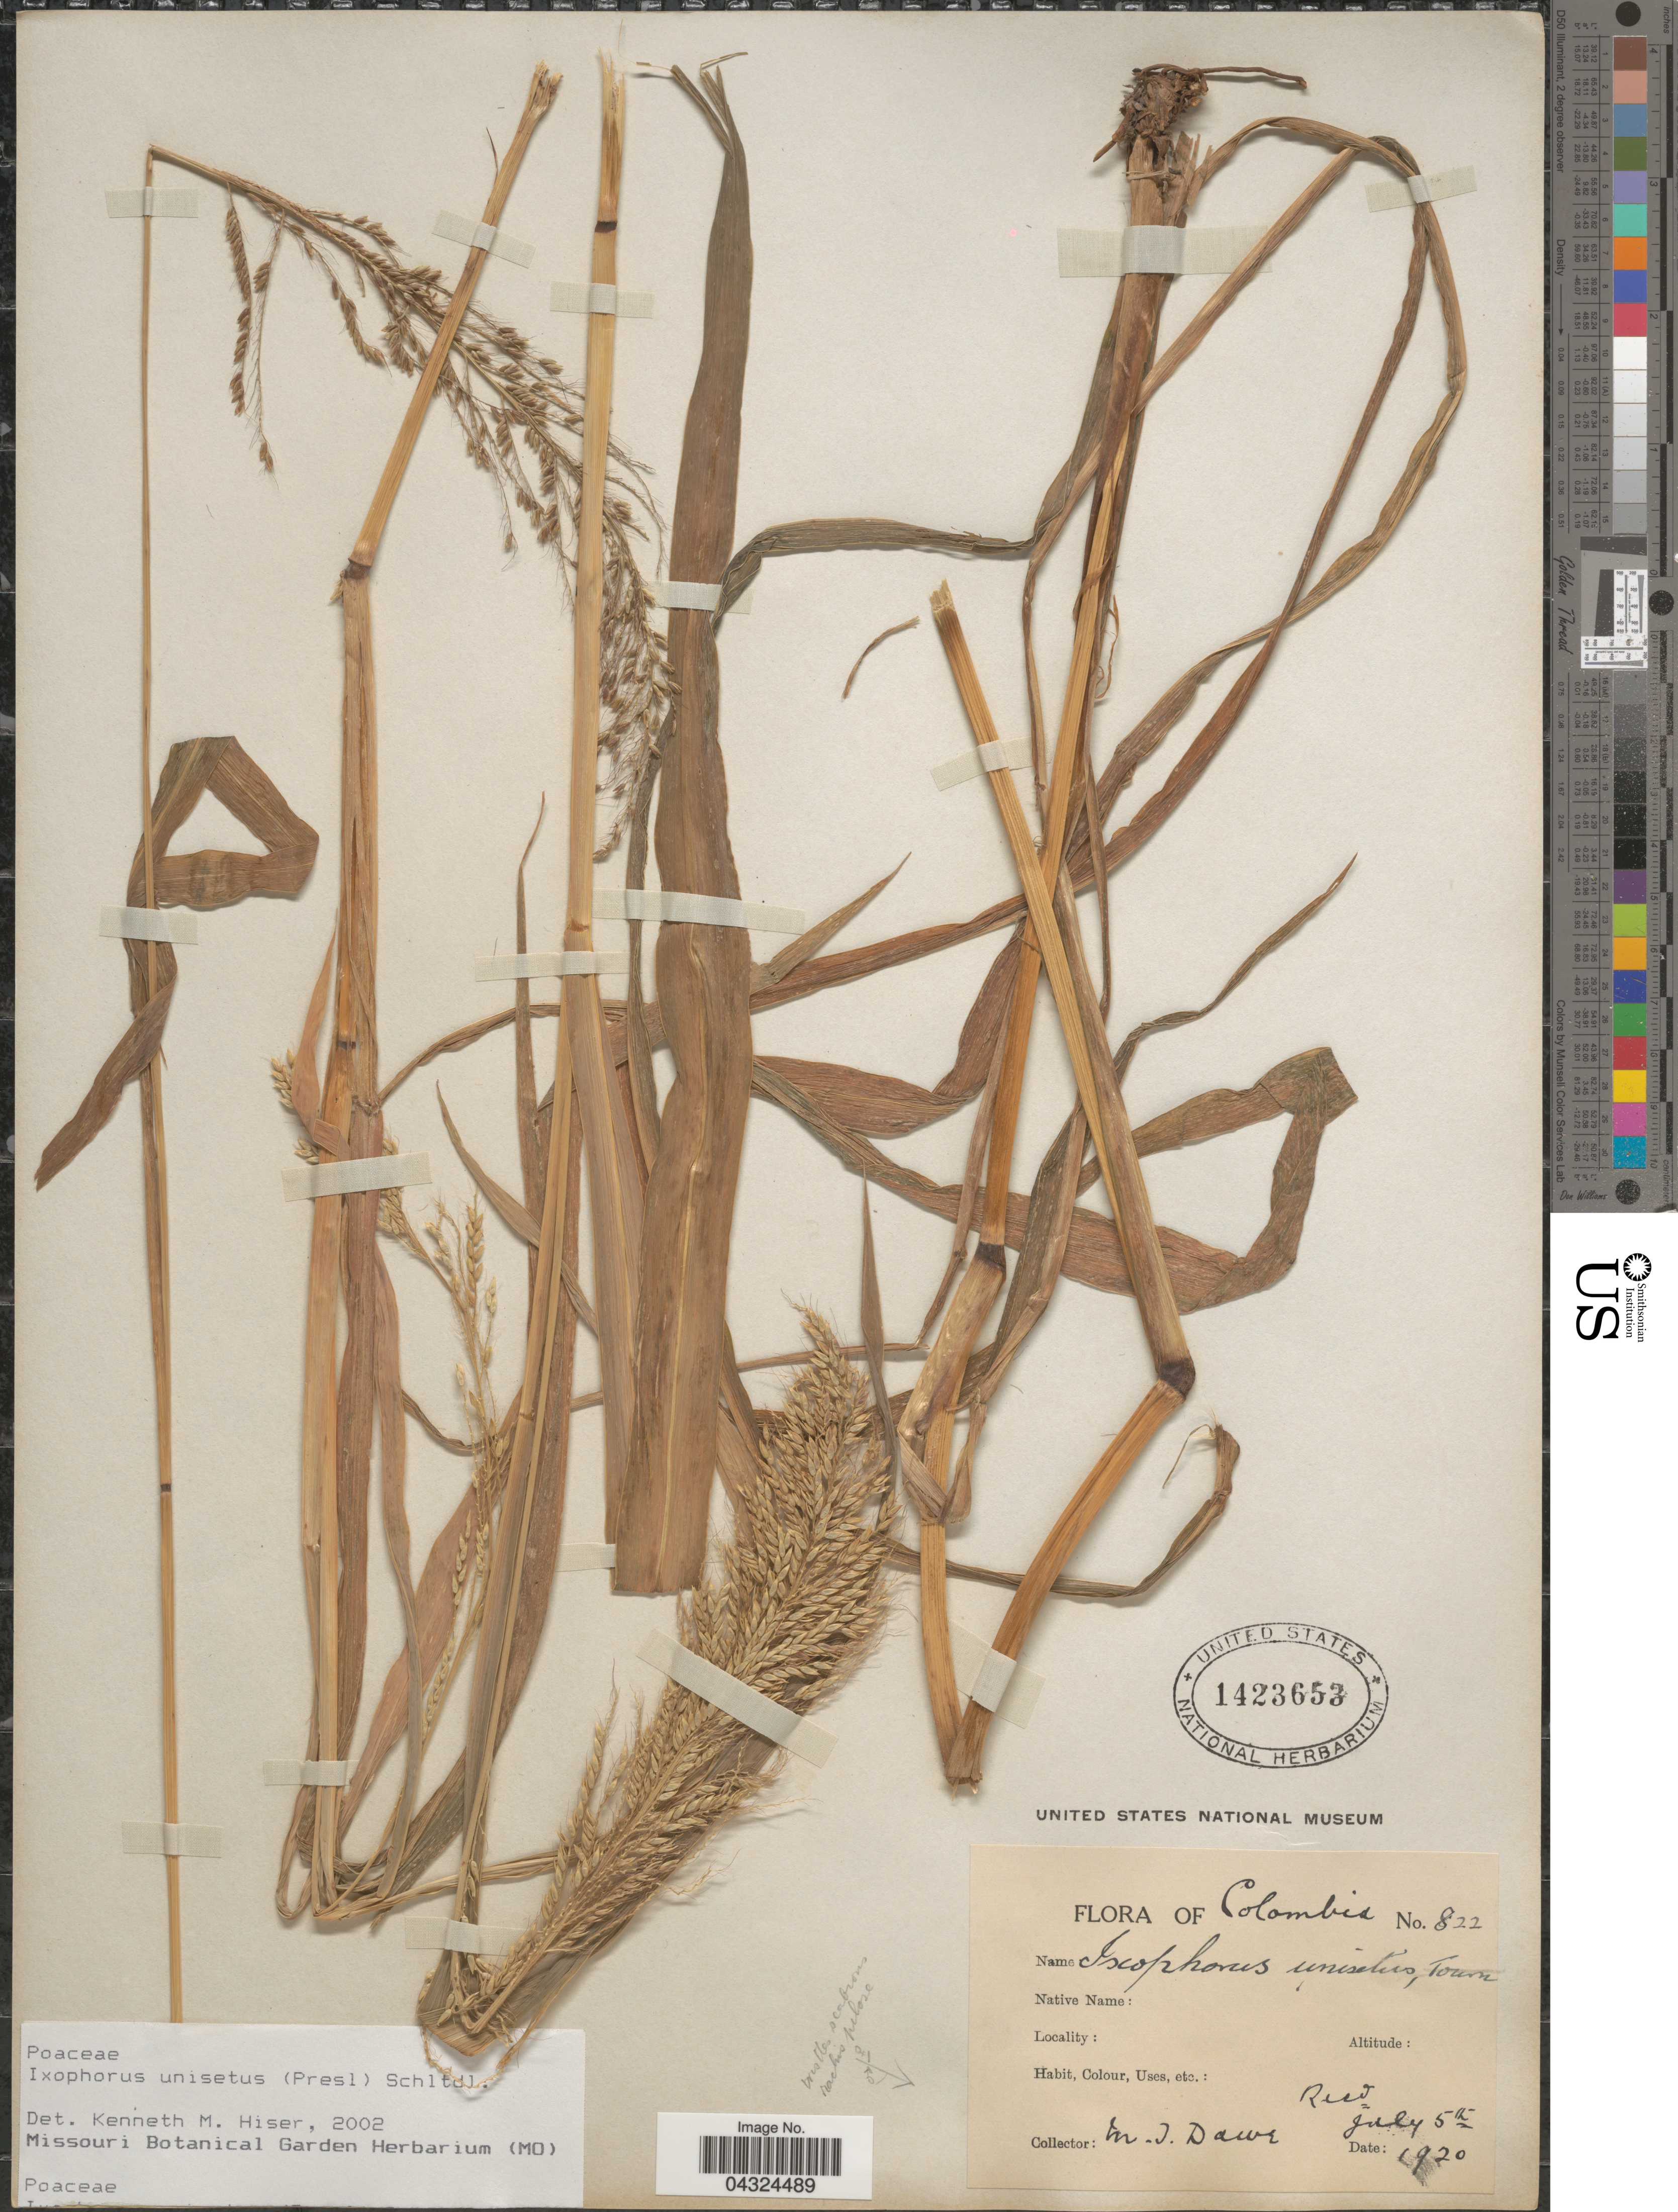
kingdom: Plantae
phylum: Tracheophyta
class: Liliopsida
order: Poales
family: Poaceae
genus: Ixophorus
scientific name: Ixophorus unisetus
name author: (J. Presl) Schltdl.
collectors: M. T. Dawe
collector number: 822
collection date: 1920-07-05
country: Colombia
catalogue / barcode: US 1423653